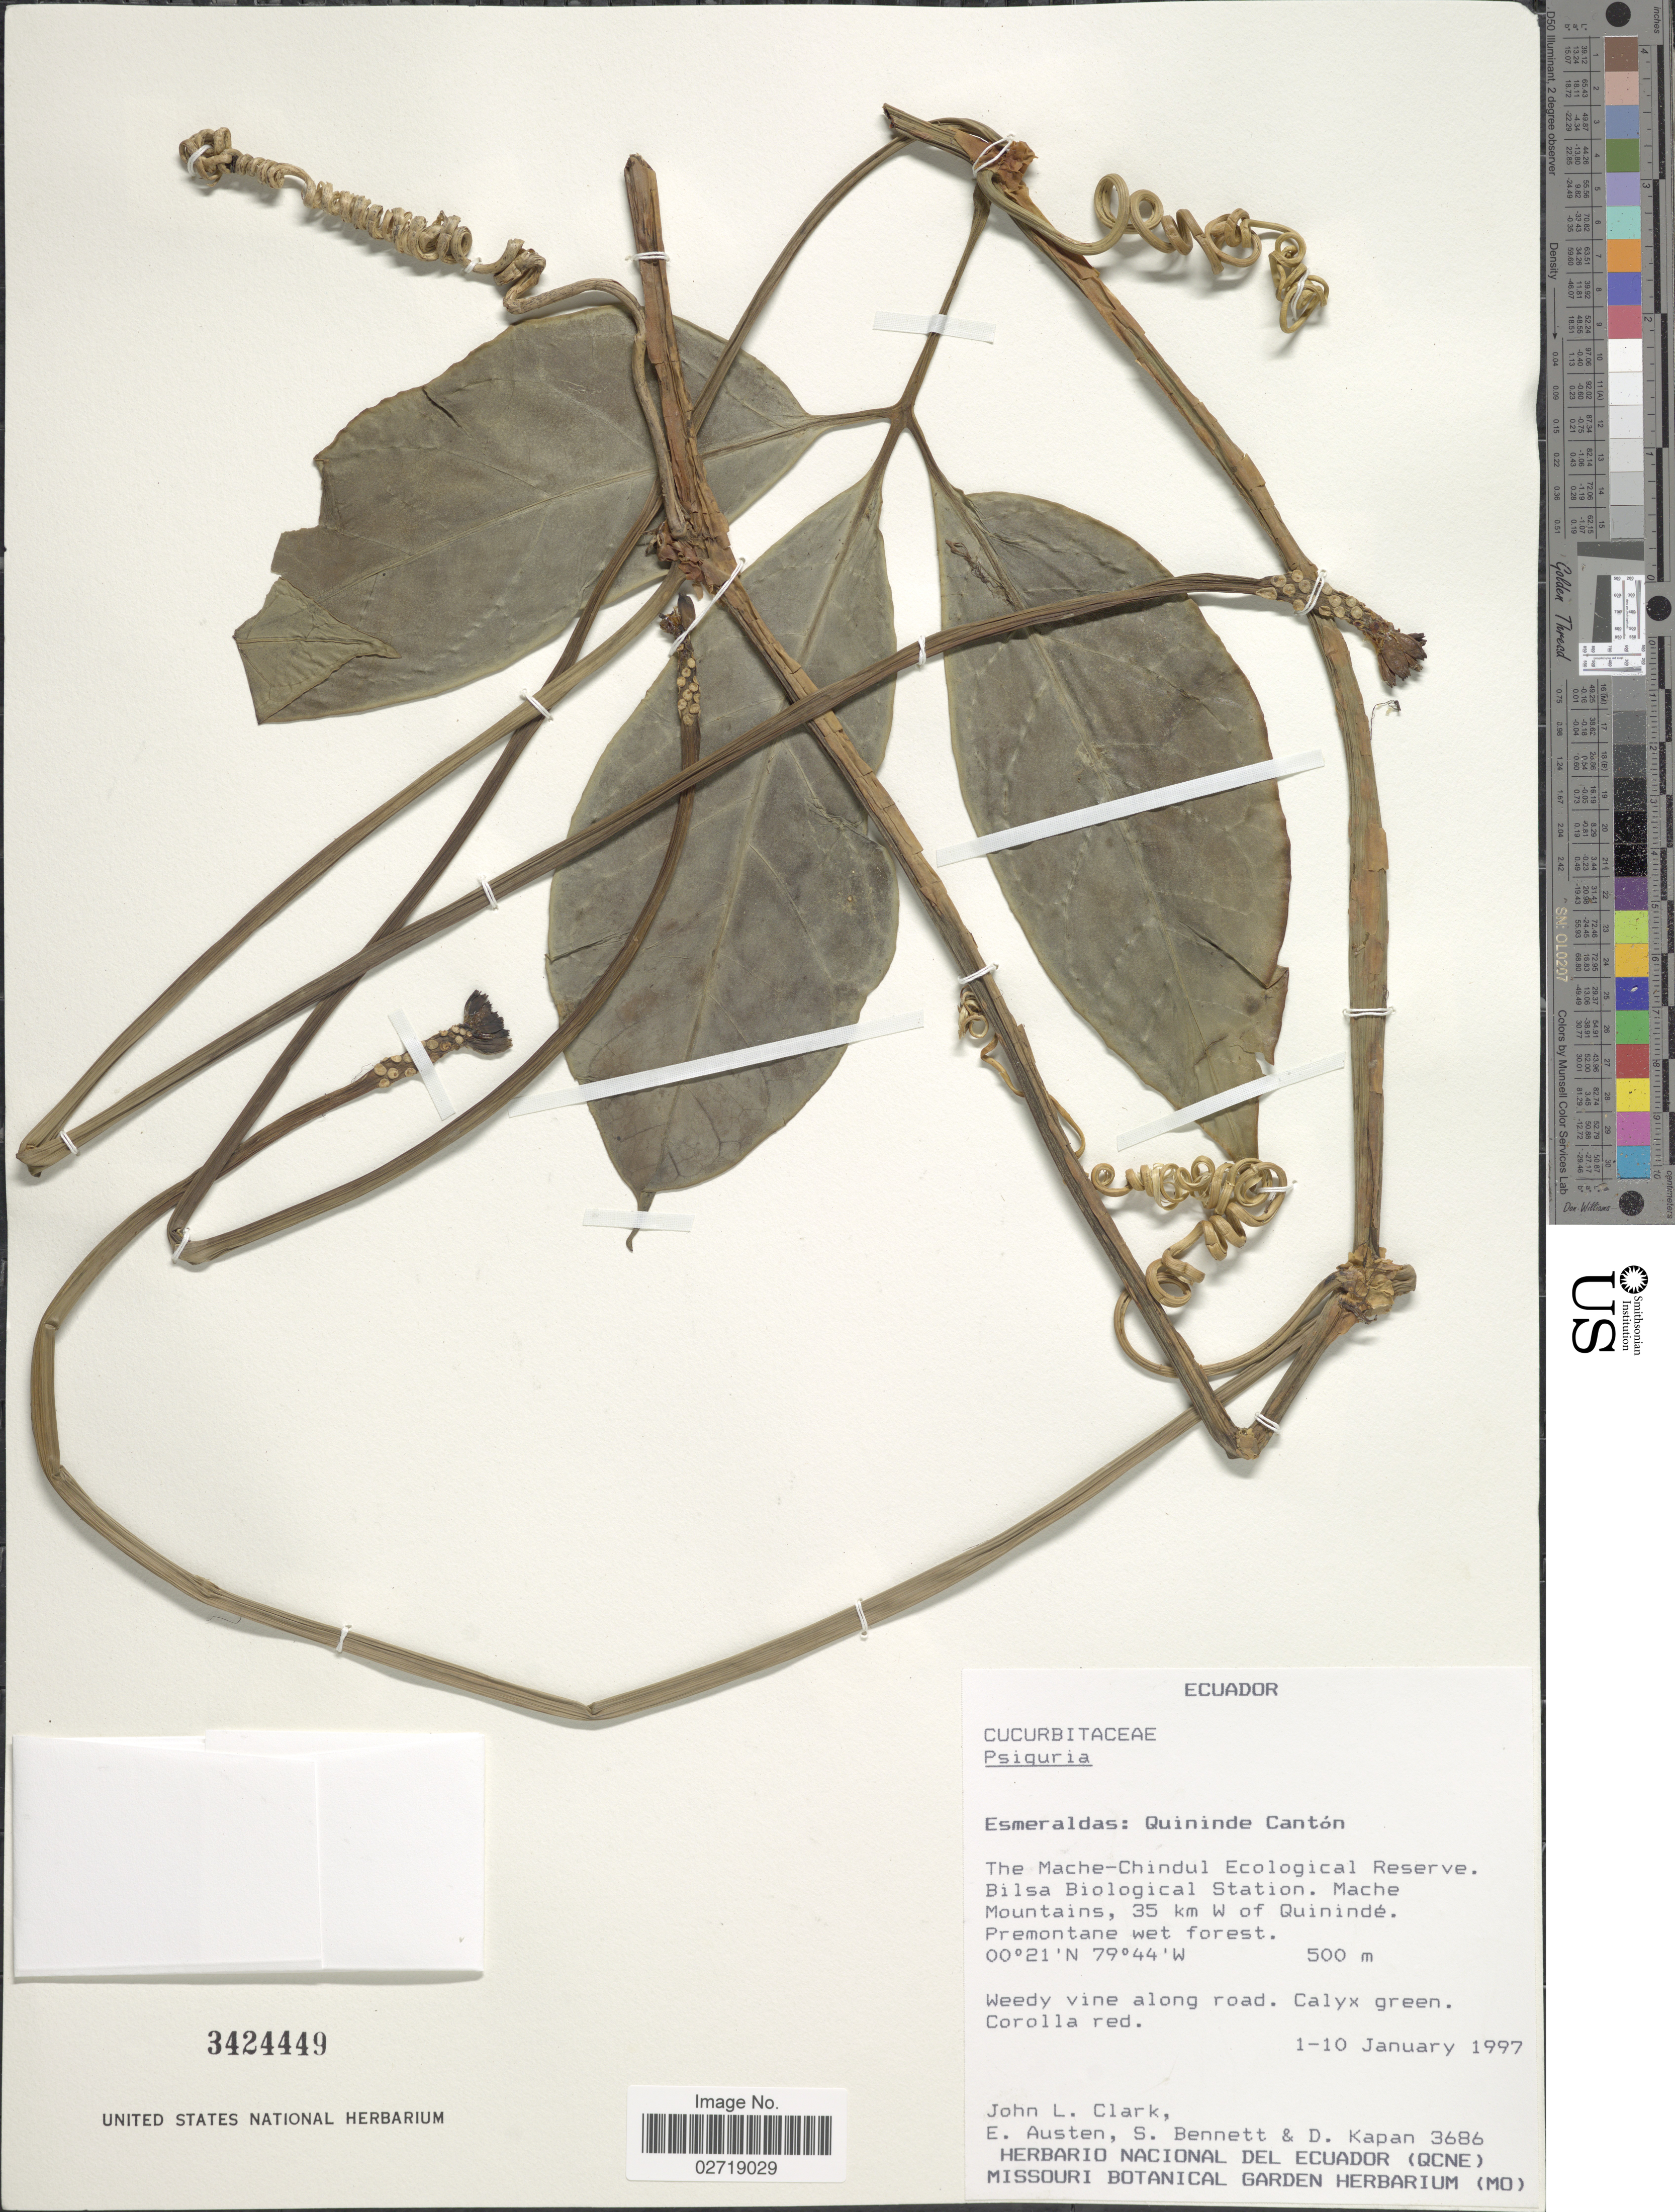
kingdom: Plantae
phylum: Tracheophyta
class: Magnoliopsida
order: Cucurbitales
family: Cucurbitaceae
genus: Psiguria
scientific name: Psiguria sp.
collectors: J. L. Clark, E. Austen, S. Bennett & D. Kapan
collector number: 3686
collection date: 1997-01-01/1997-01-10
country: Ecuador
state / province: Esmeraldas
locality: Quininde Canton. The Mache-Chindul Ecological Reserve. Bilsa Biological Station. Mache Mountains, 35 km W of Quininde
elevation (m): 500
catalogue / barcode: US 3424449